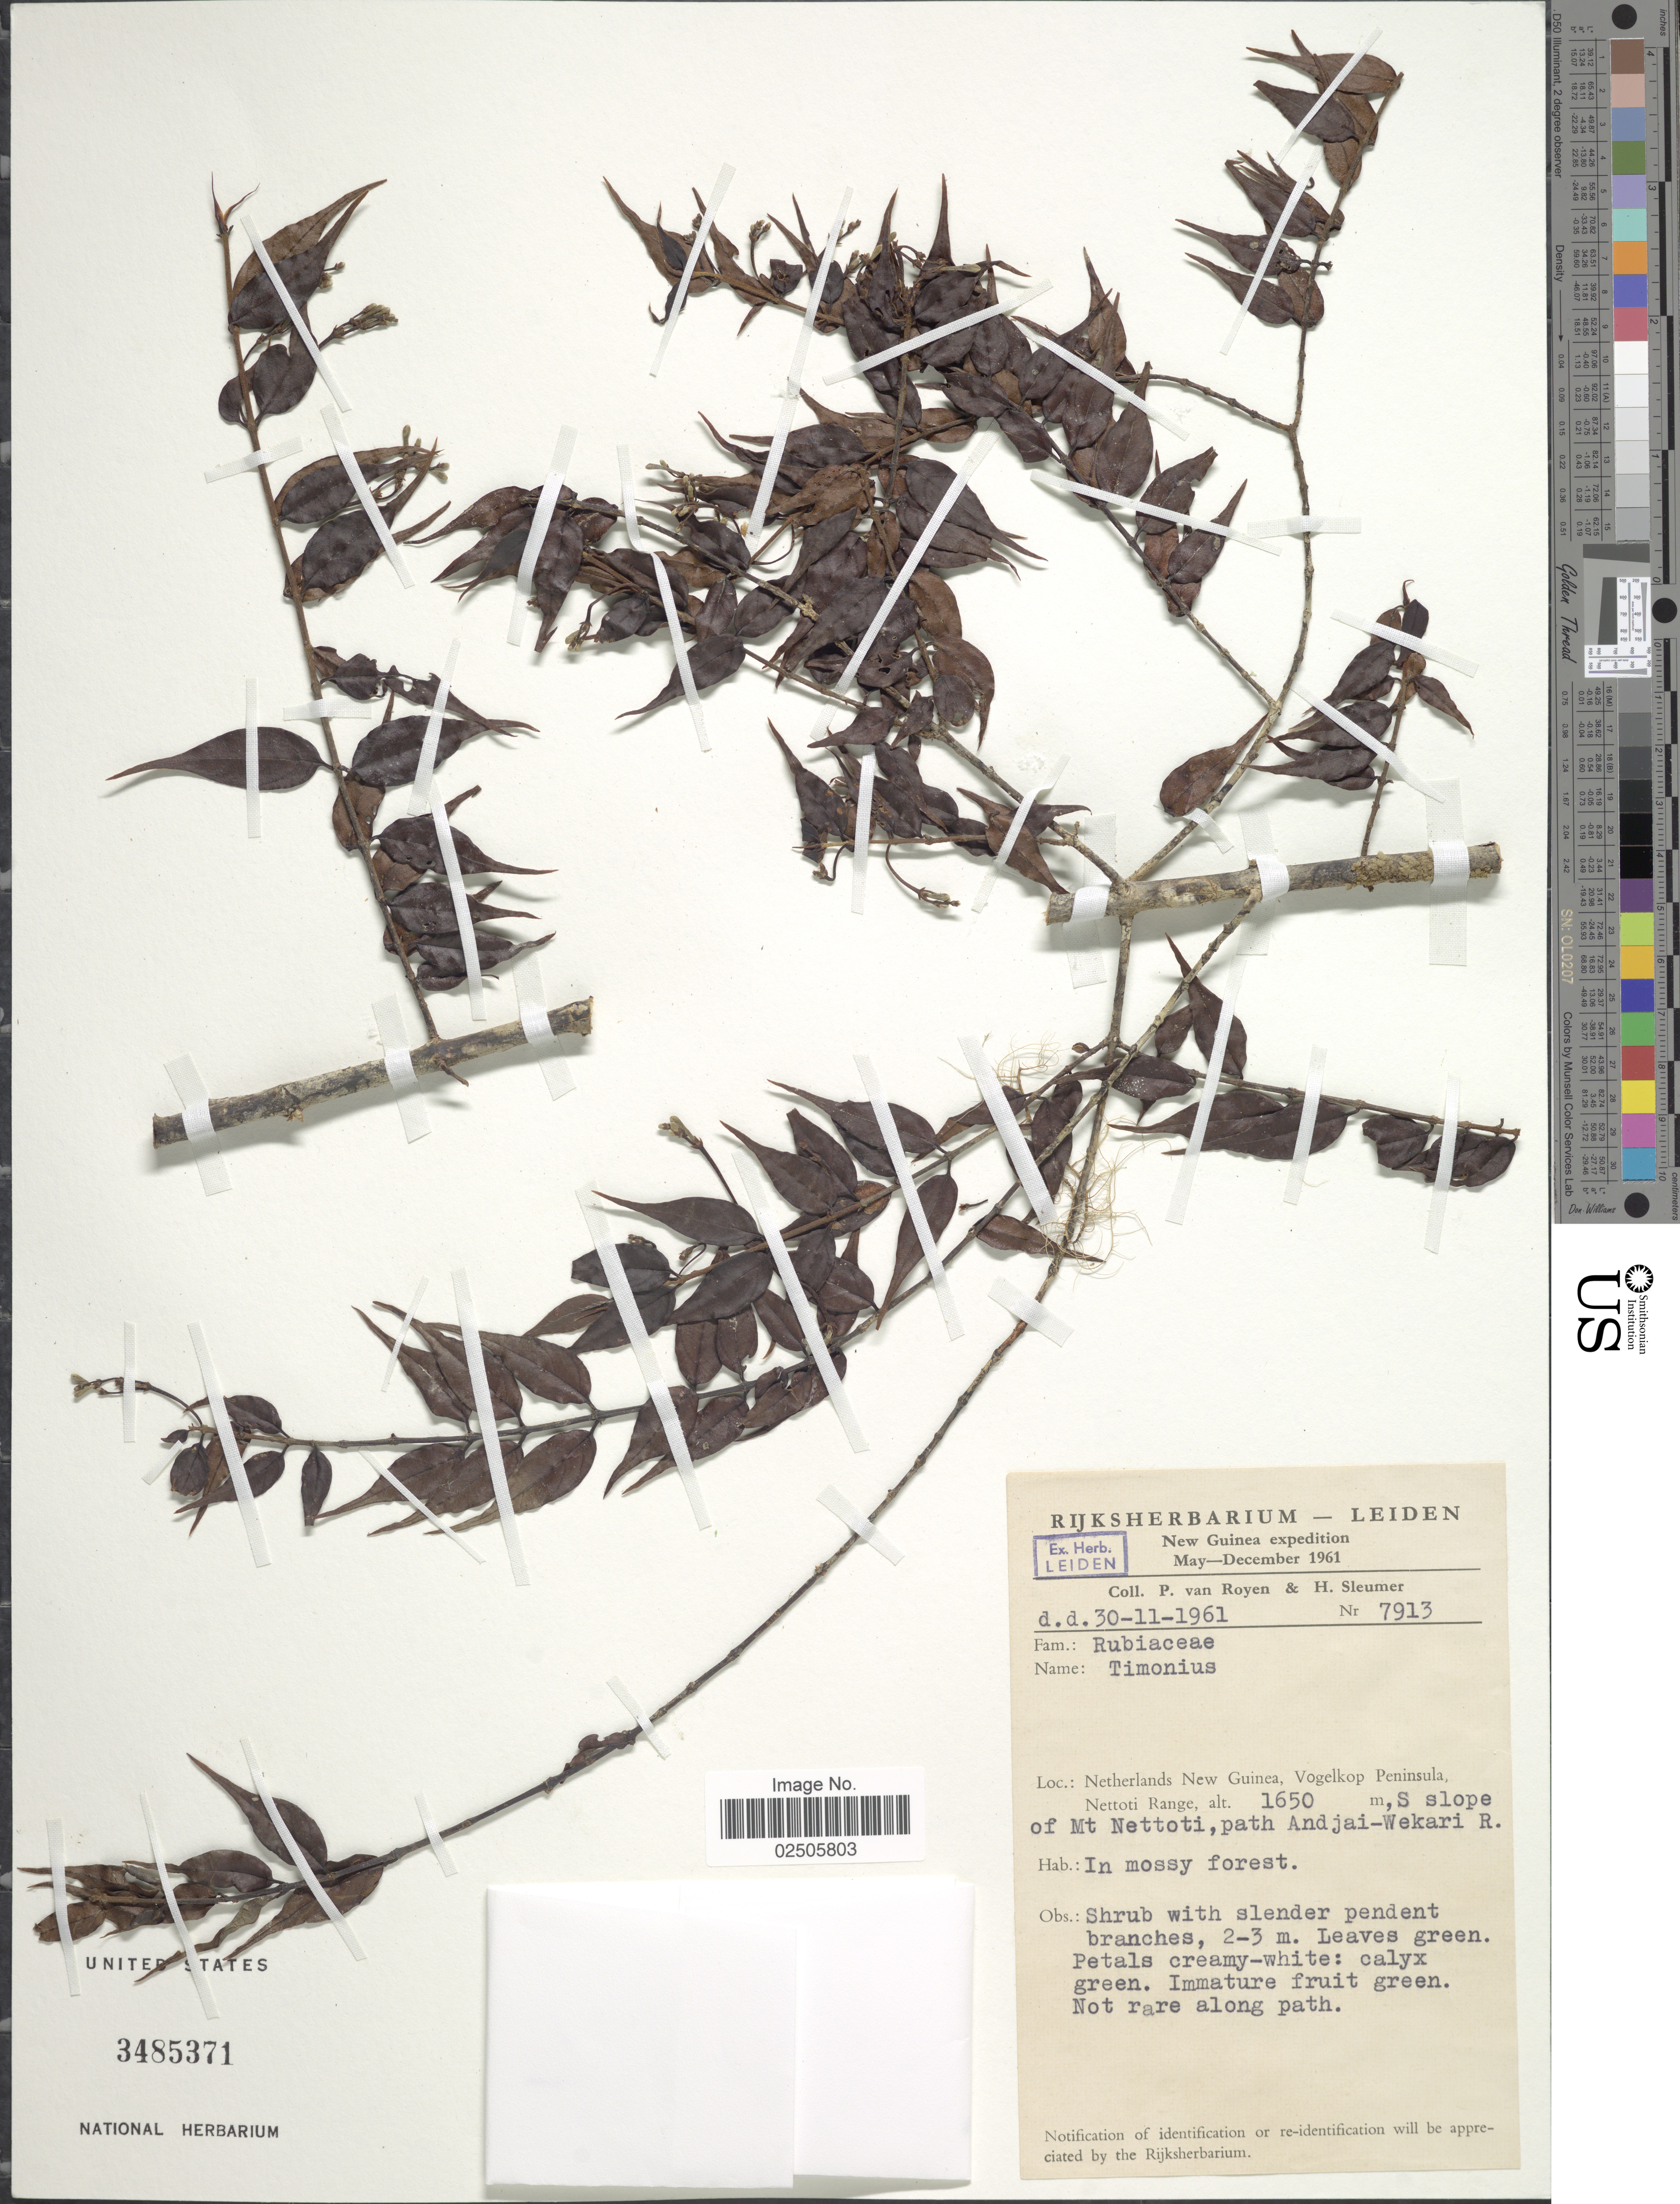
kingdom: Plantae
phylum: Tracheophyta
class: Magnoliopsida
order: Gentianales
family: Rubiaceae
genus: Timonius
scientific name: Timonius sp.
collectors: P. van Royen & H. O. Sleumer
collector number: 7913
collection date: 1961-11-30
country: Indonesia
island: New Guinea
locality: New Guinea, Netherlands New Guinea, Vogelkop Peninsula, Nettoti Range, S slope of Mt Nettoti, path Andjai-Wekari R.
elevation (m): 1650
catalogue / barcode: US 3485371